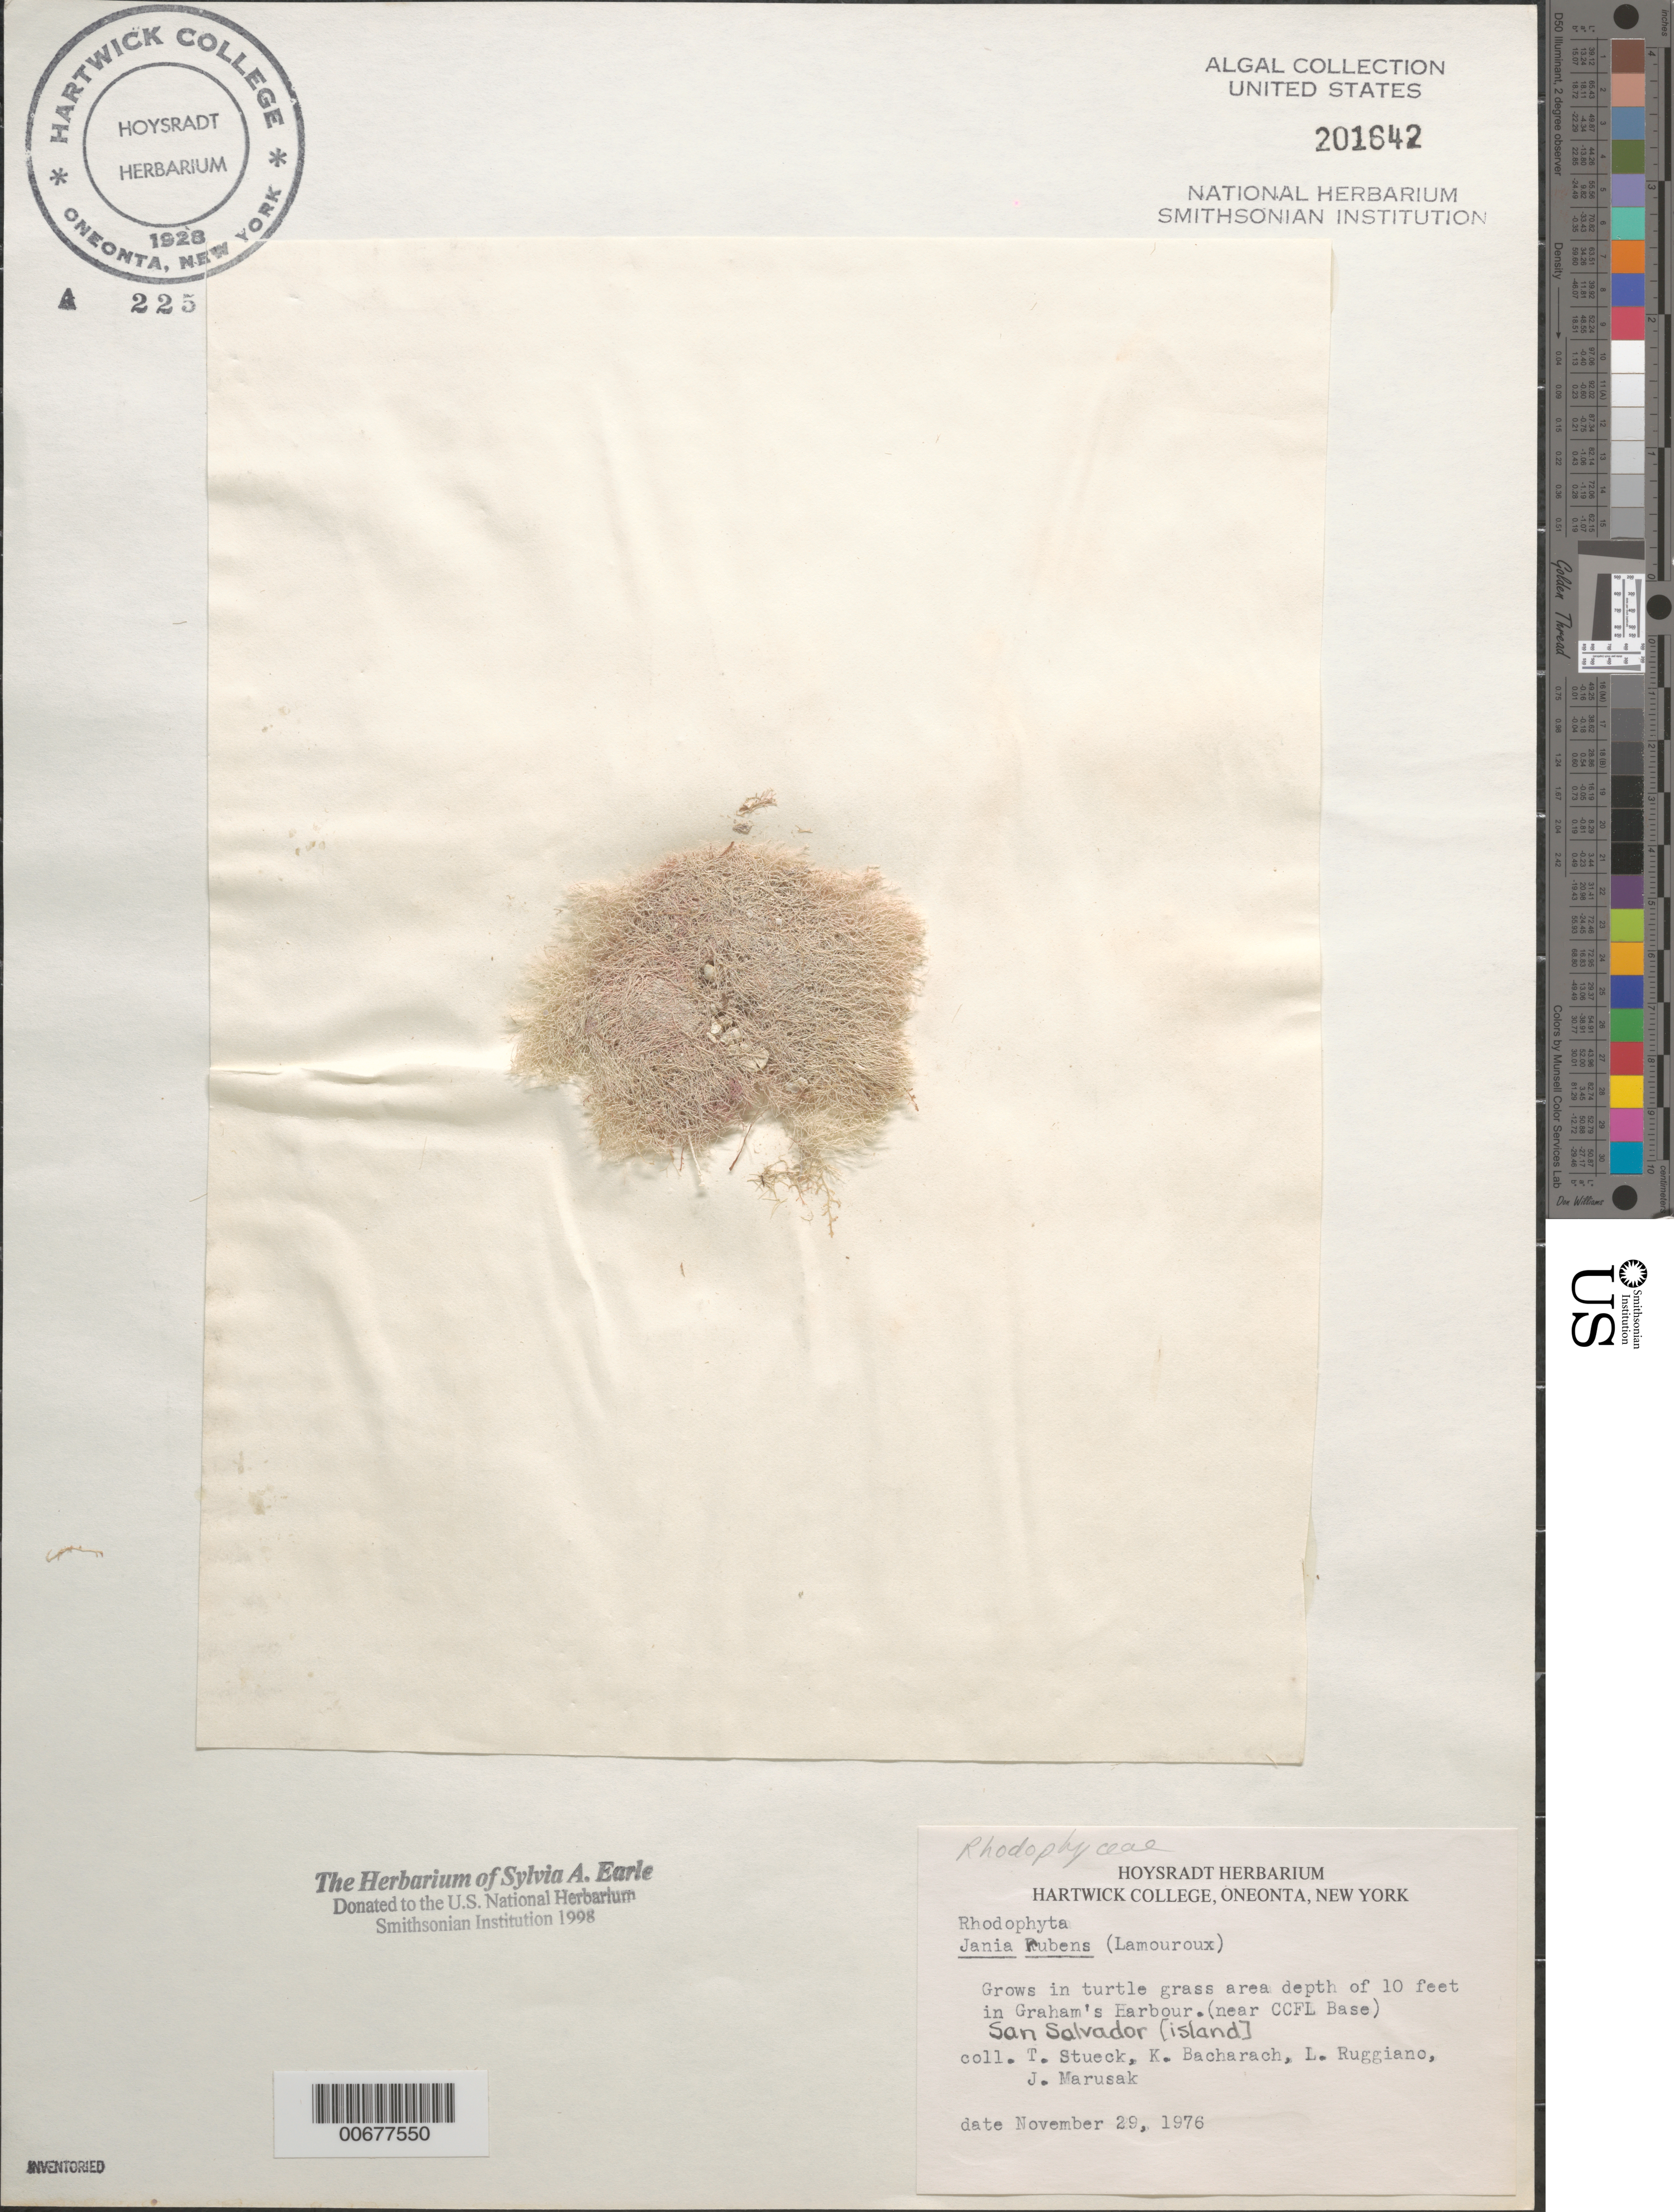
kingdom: Plantae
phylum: Rhodophyta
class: Florideophyceae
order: Corallinales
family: Corallinaceae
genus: Jania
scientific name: Jania rubens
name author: (L.) J.V.Lamouroux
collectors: T. Stueck, K. Bacharach, L. Ruggiano & J. Marusak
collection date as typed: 29 Nov 1976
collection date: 1976-11-29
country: Bahamas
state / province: San Salvador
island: San Salvador Island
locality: Grahams Harbour (near CCFL Base)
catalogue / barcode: US 201642